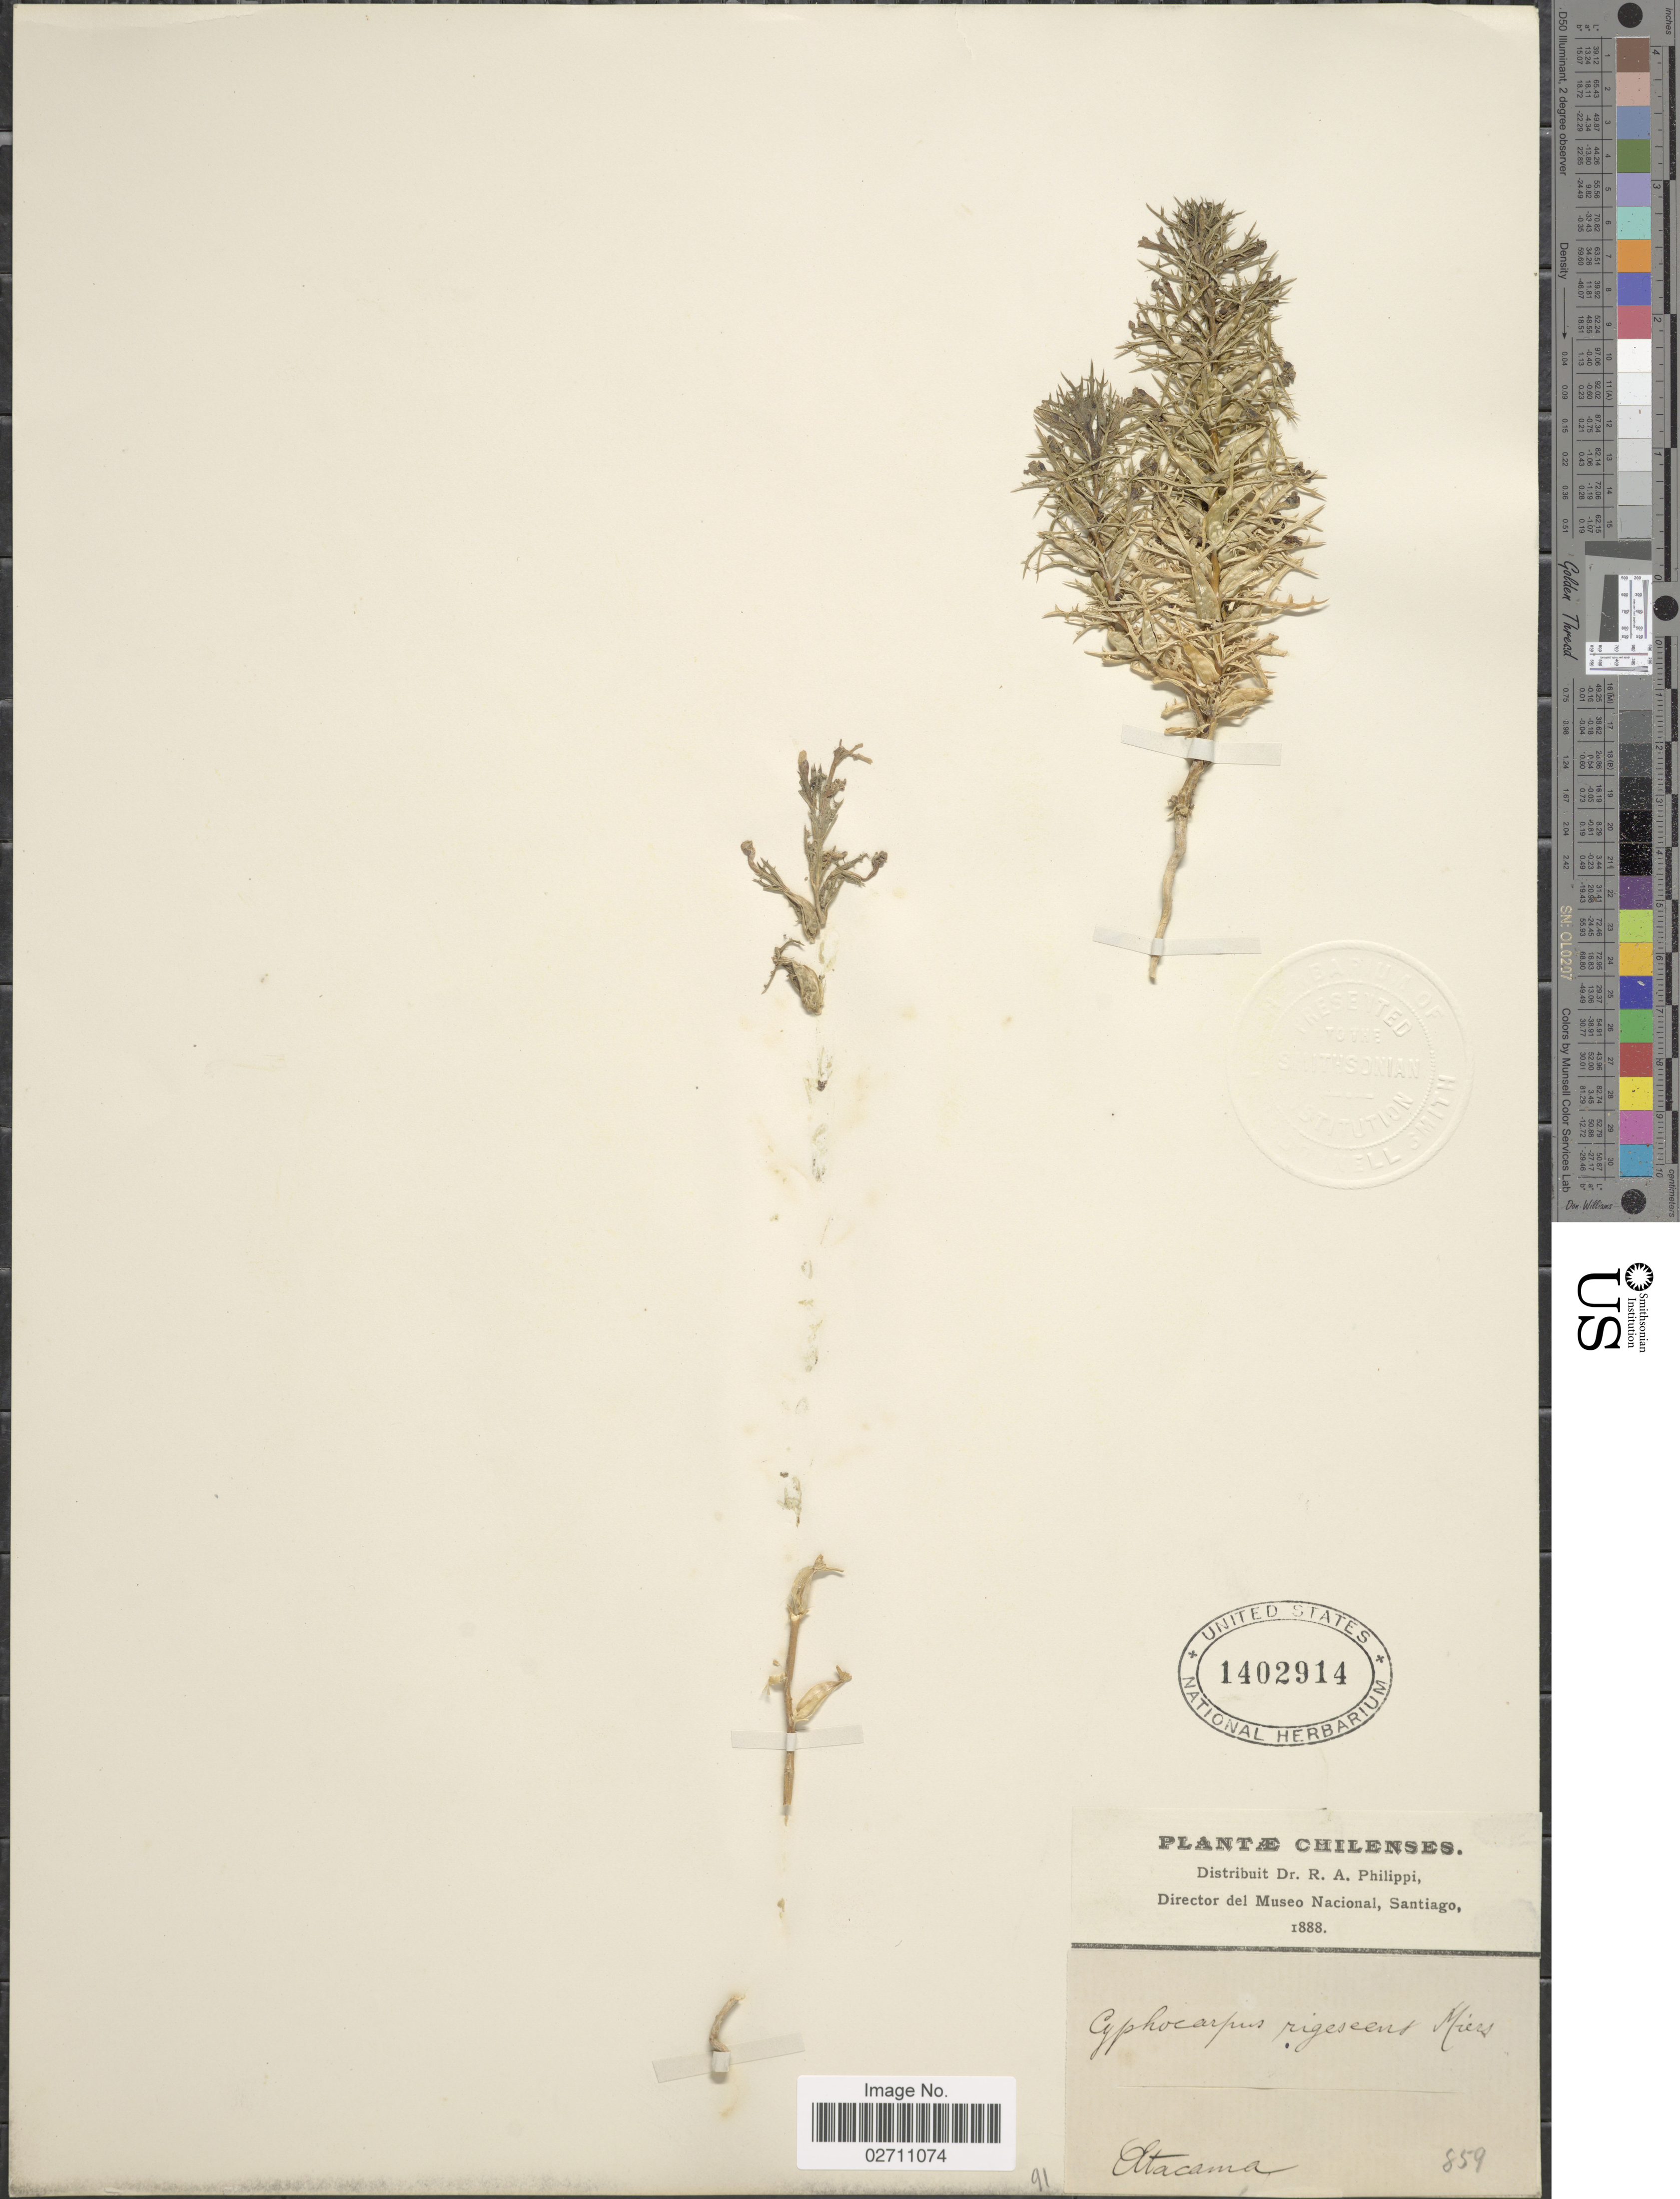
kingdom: Plantae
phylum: Tracheophyta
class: Magnoliopsida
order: Asterales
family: Campanulaceae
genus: Cyphocarpus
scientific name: Cyphocarpus rigescens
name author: Miers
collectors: R. A. Philippi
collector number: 859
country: Chile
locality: Atacama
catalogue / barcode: US 1402914